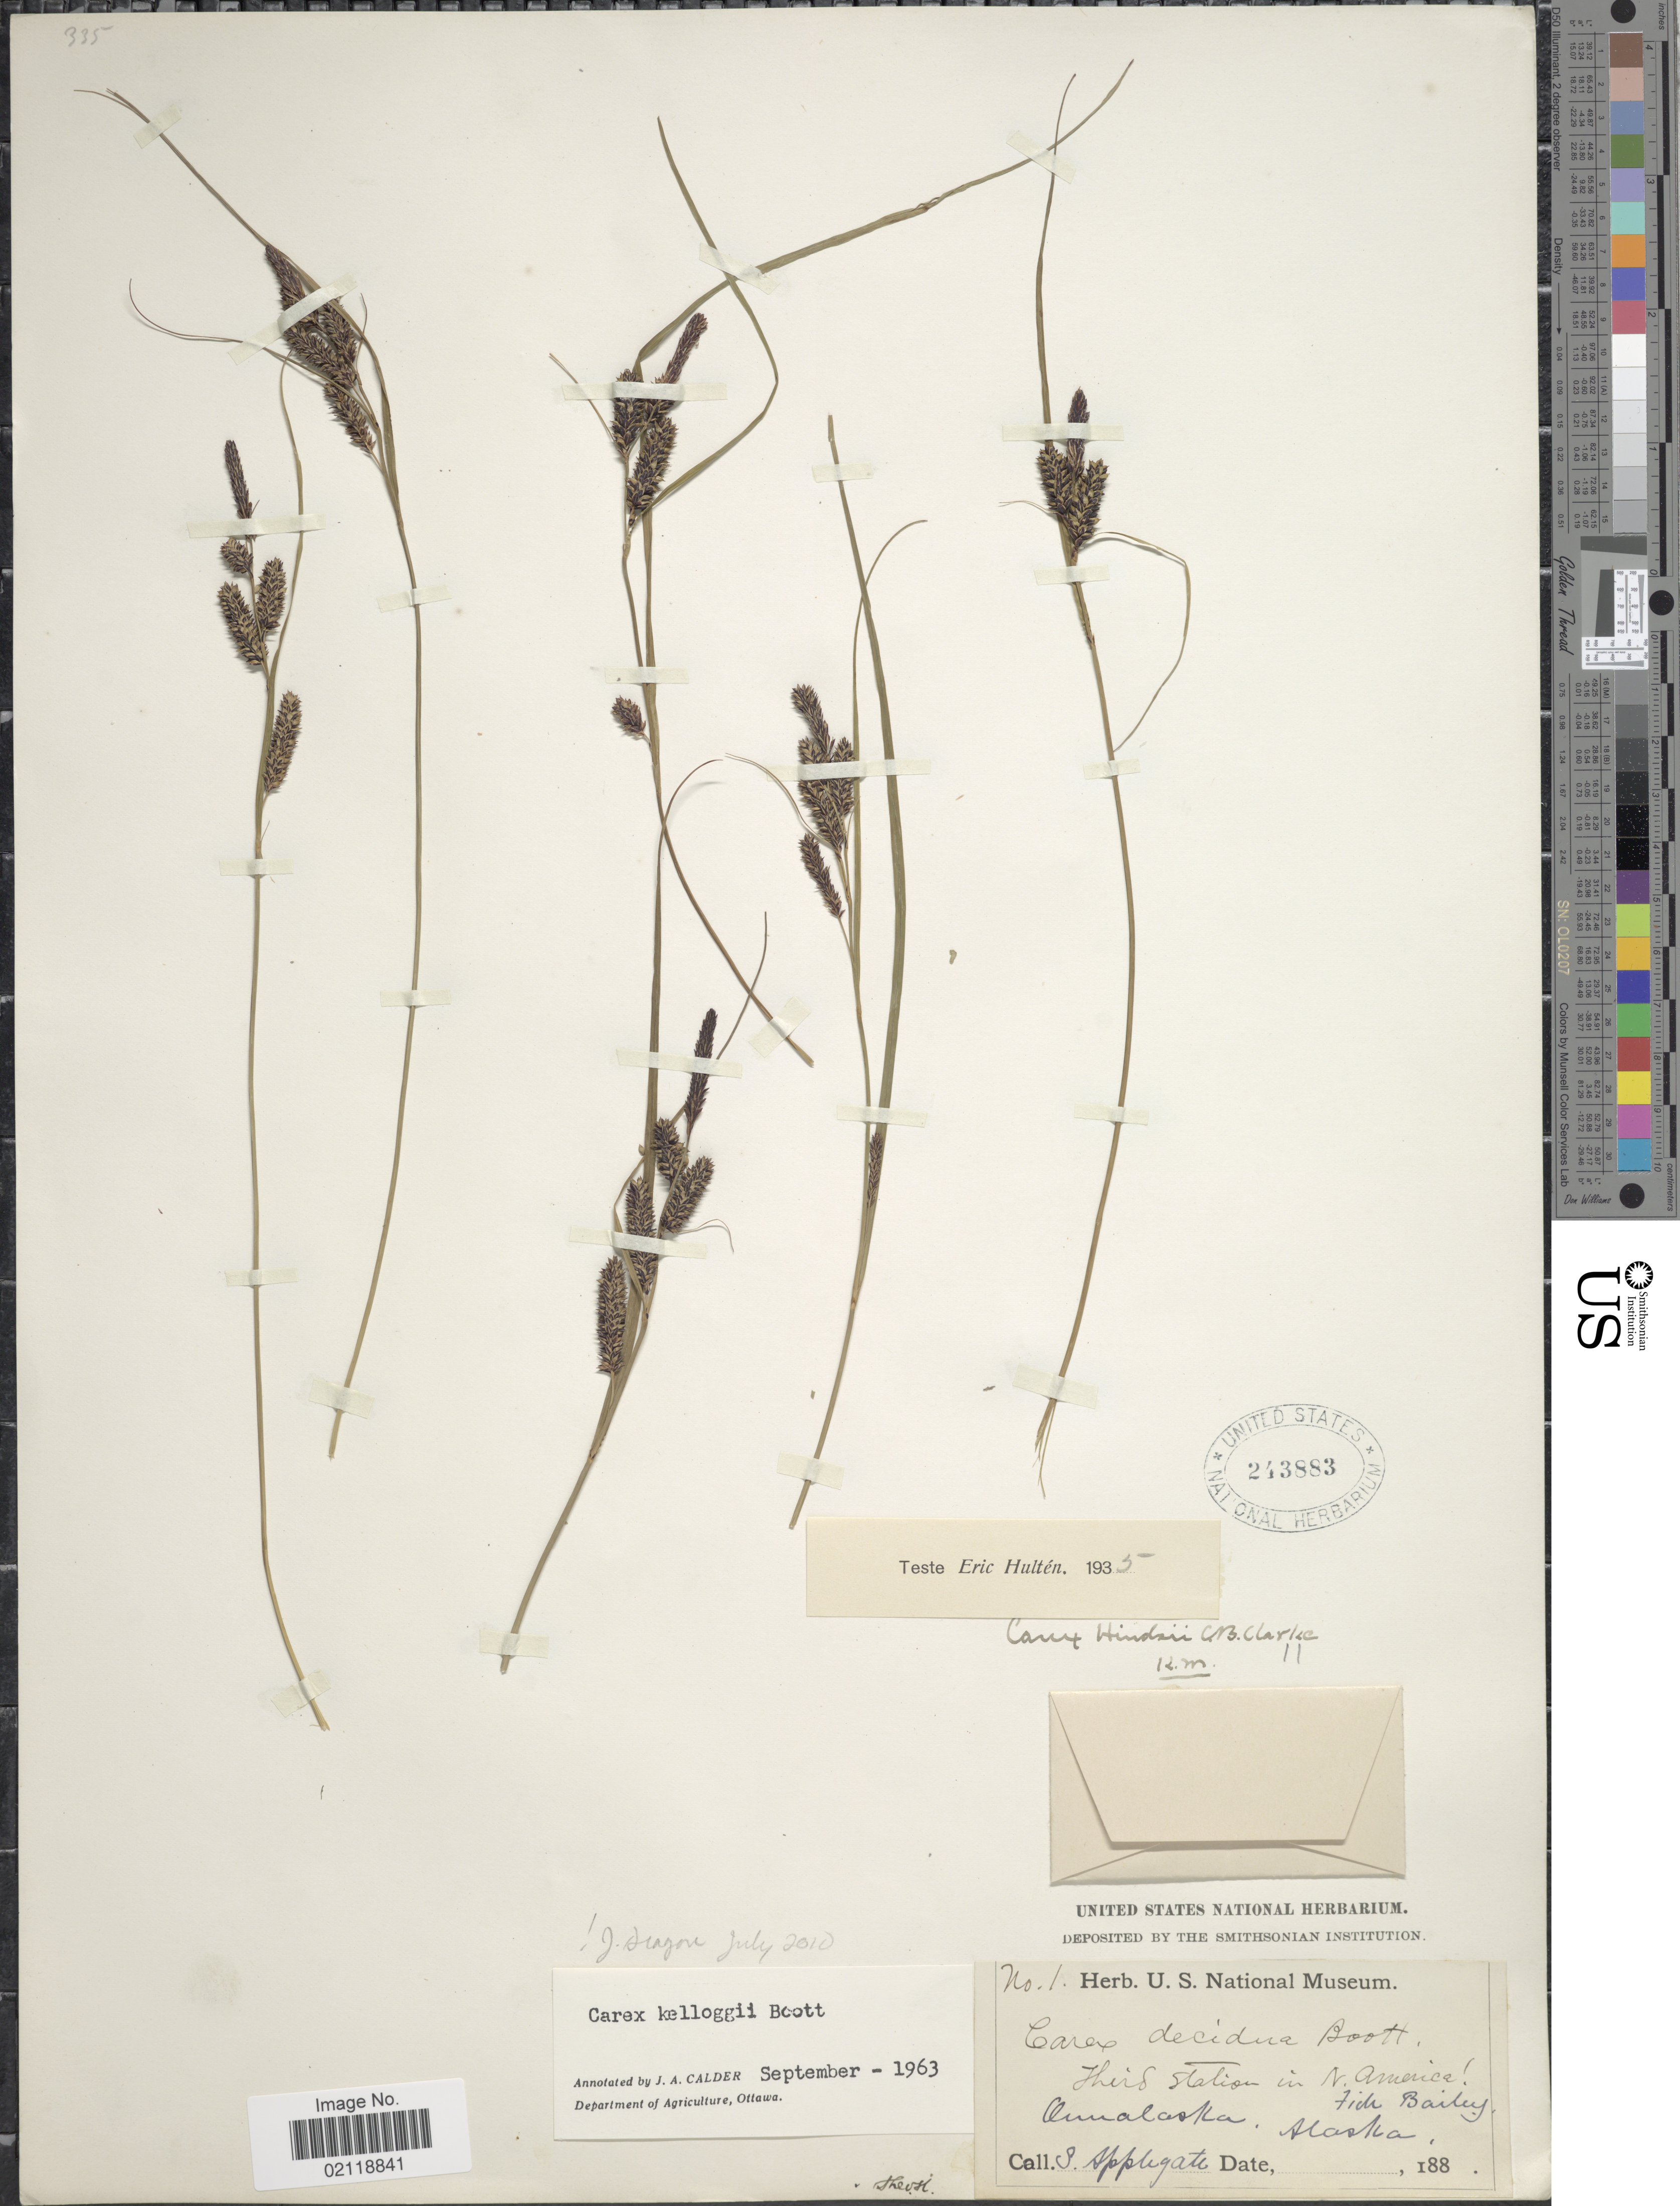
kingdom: Plantae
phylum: Tracheophyta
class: Liliopsida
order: Poales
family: Cyperaceae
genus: Carex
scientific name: Carex kelloggii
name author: W. Boott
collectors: S. S. Applegate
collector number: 1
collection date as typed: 188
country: United States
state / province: Alaska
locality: Third Station in N. America, Unalaska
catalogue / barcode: US 243883